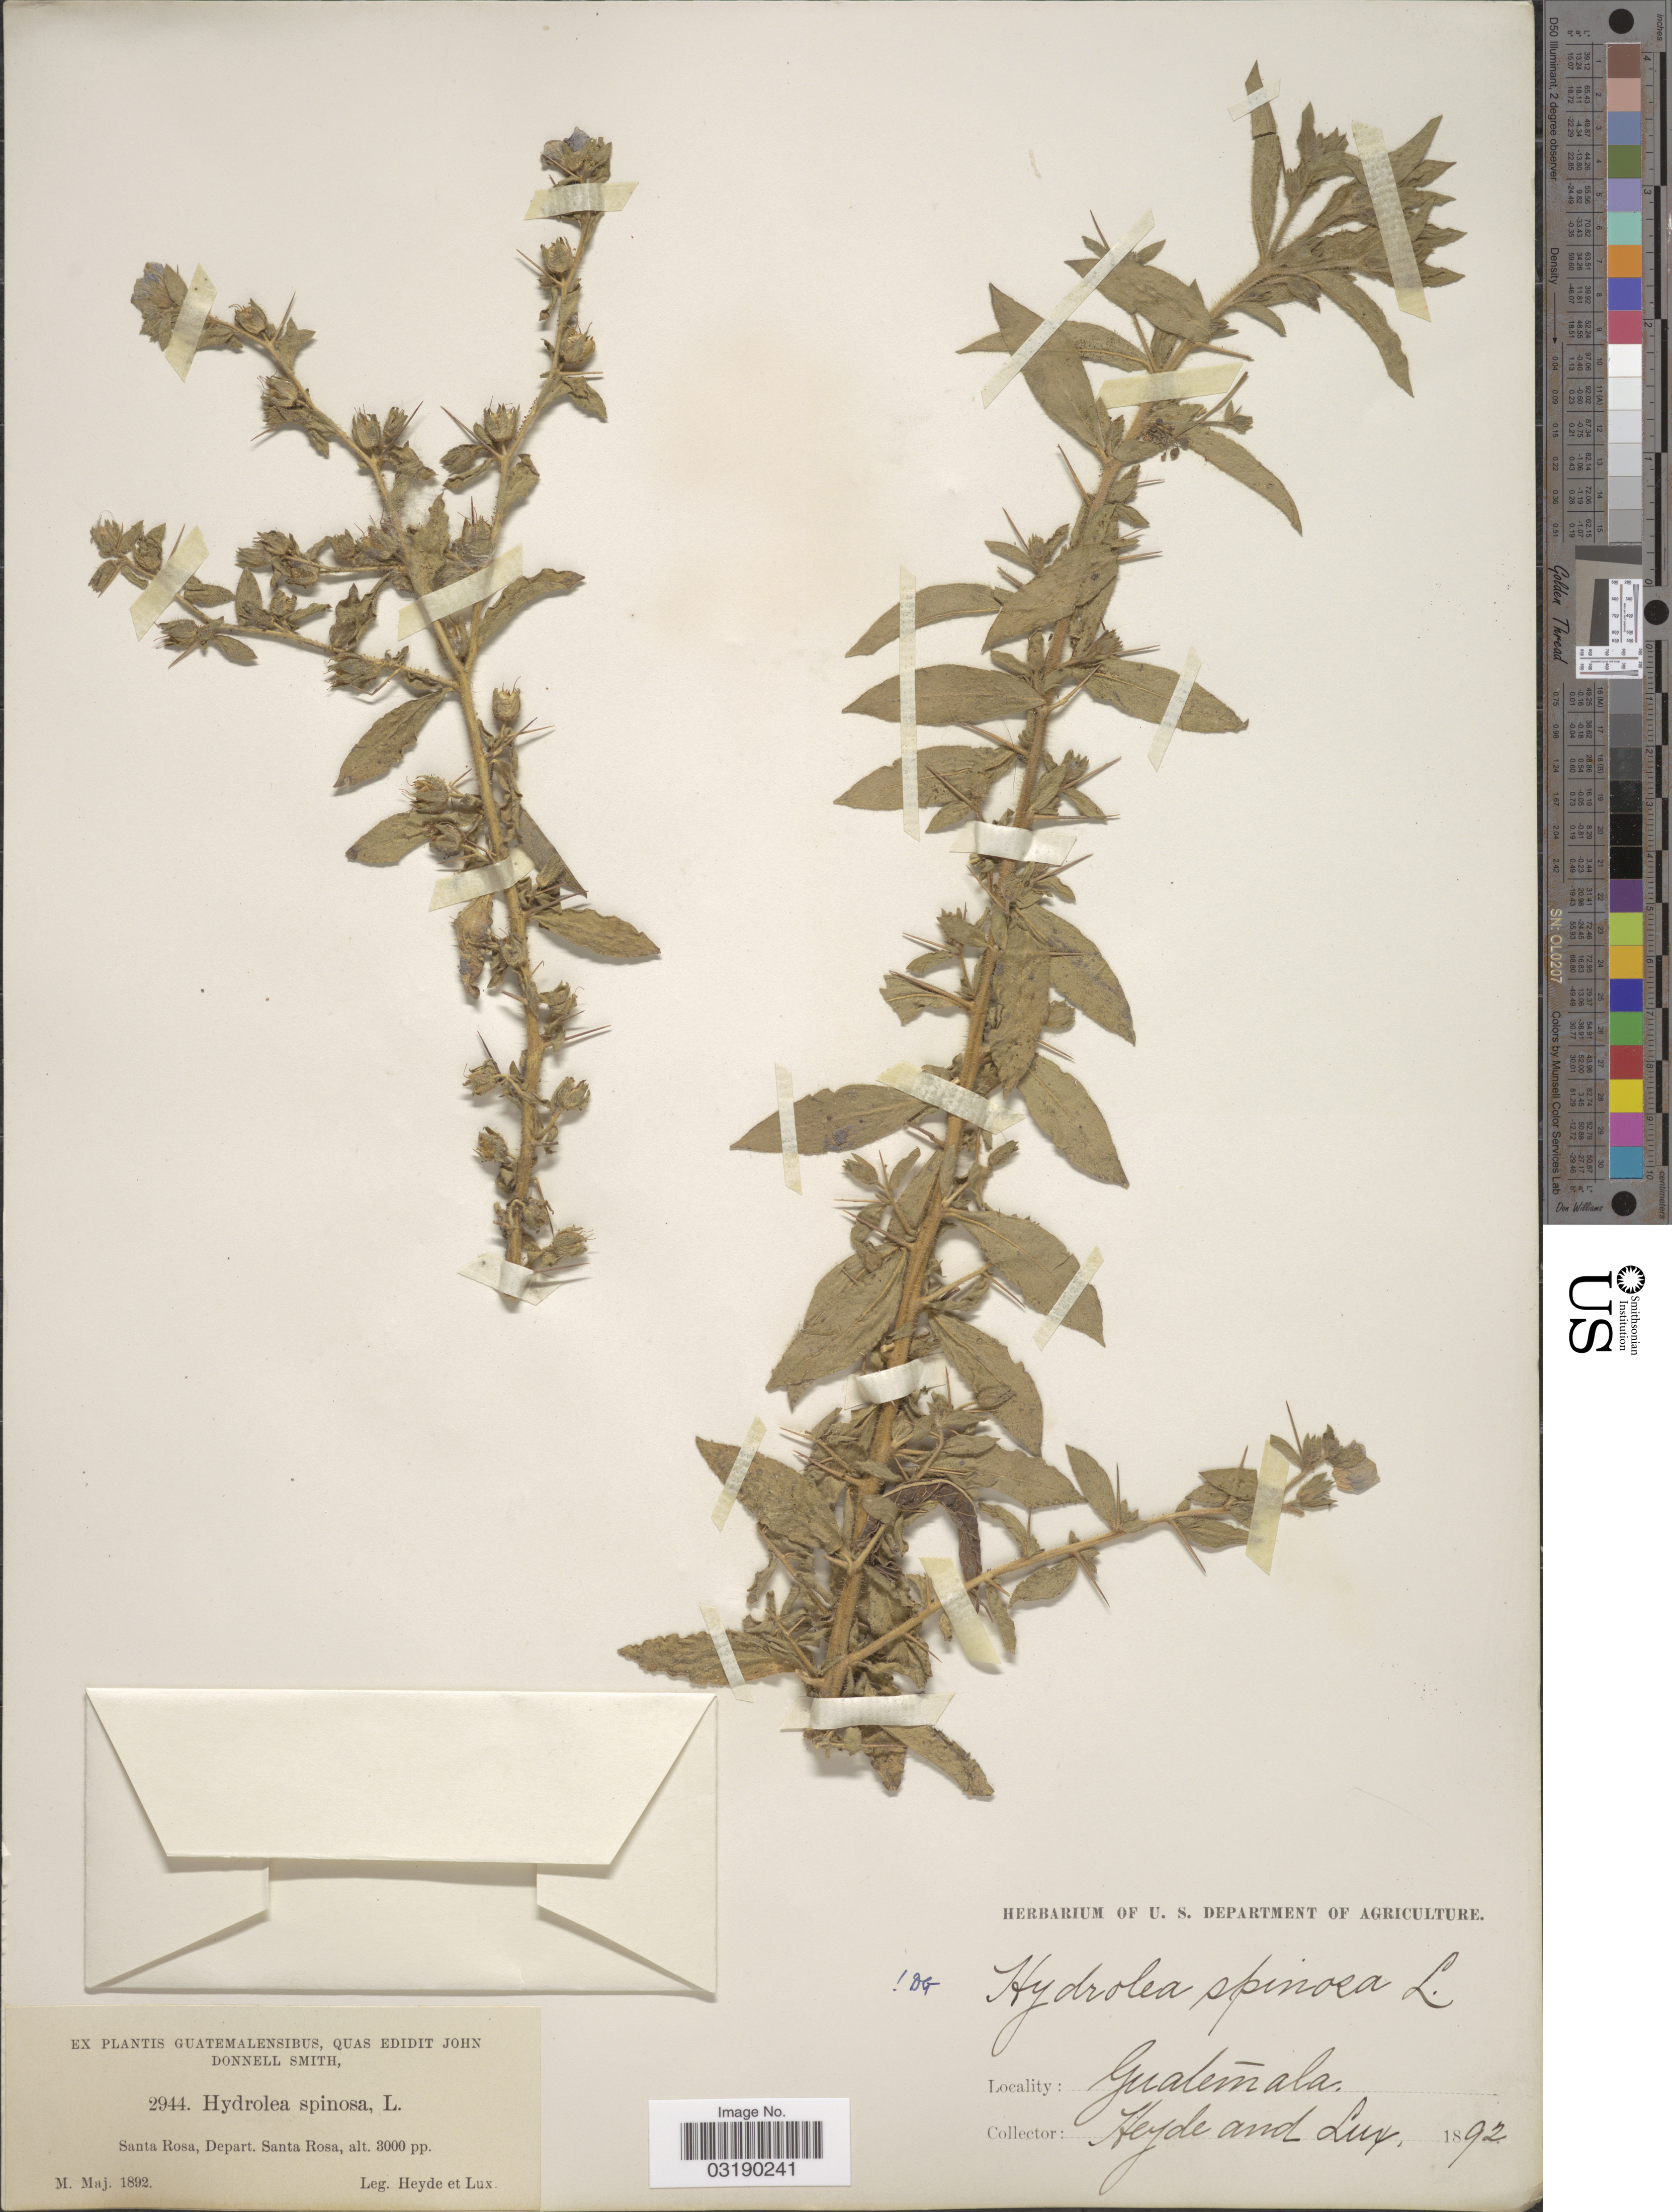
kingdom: Plantae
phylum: Tracheophyta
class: Magnoliopsida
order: Solanales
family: Hydroleaceae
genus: Hydrolea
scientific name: Hydrolea spinosa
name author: L.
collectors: Heyde & Lux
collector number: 2944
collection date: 1892-05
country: Guatemala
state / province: Santa Rosa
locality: Depart. Santa Rosa.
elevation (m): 914